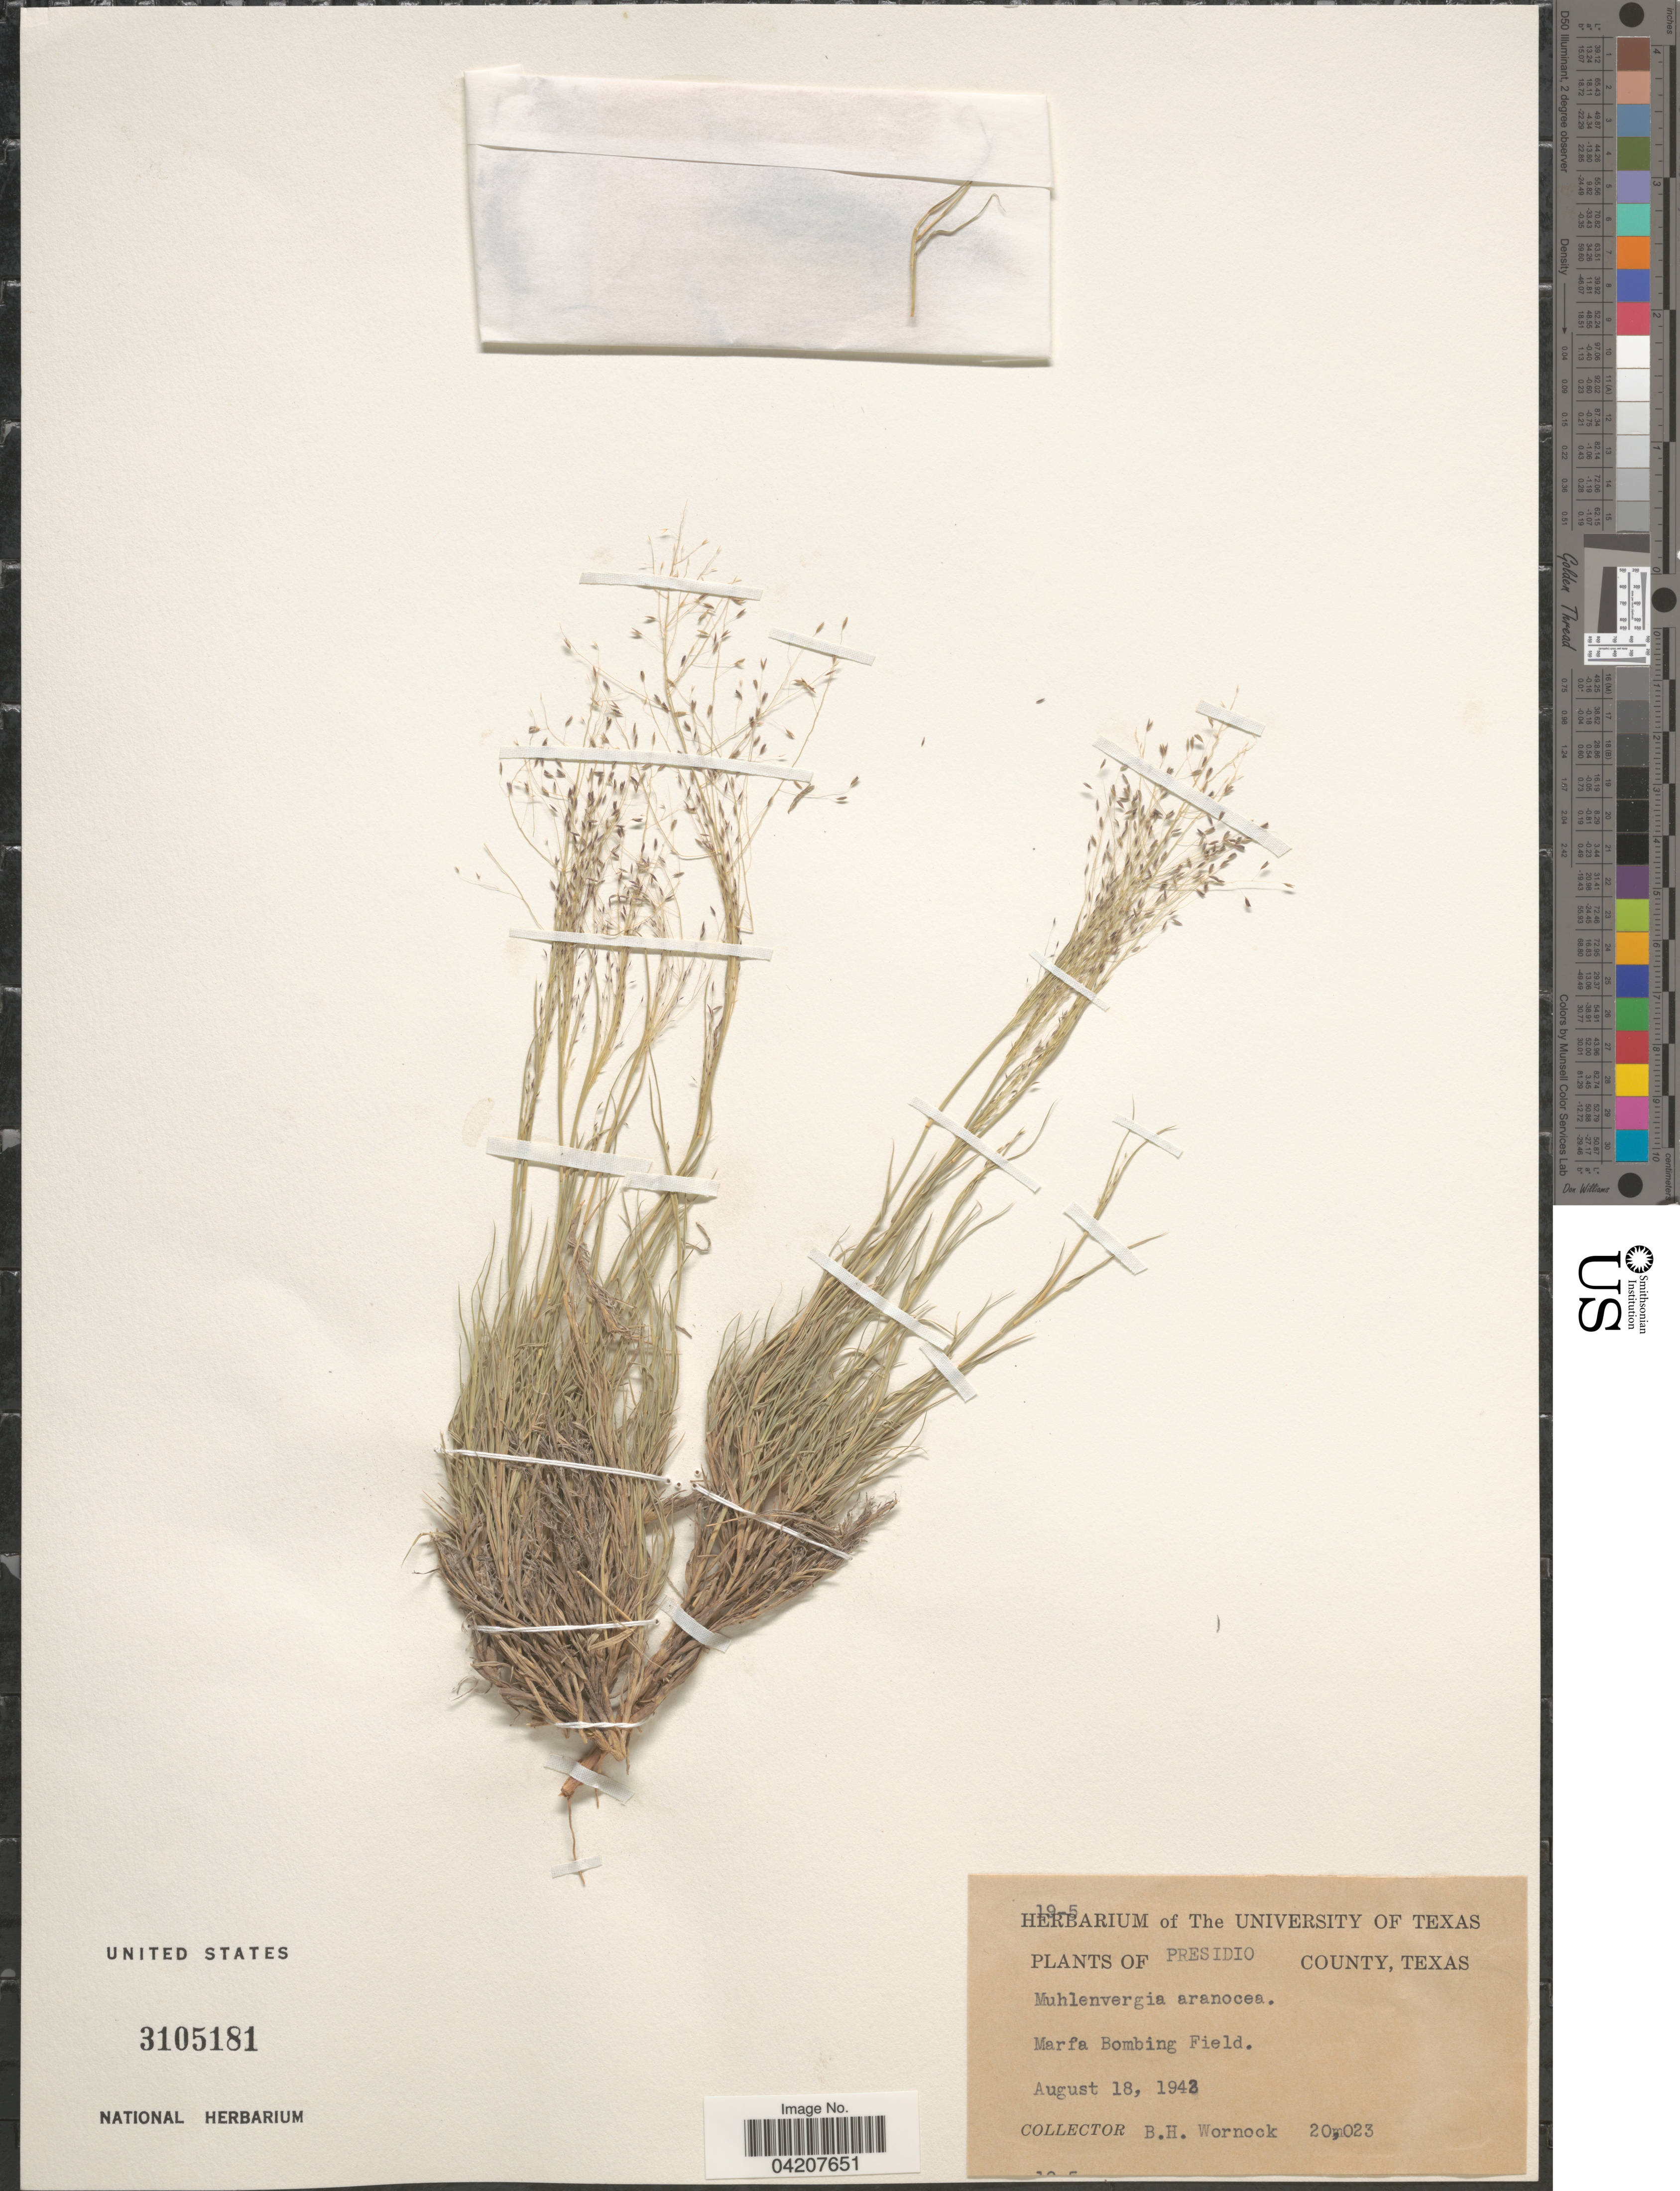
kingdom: Plantae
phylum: Tracheophyta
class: Liliopsida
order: Poales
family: Poaceae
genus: Muhlenbergia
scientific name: Muhlenbergia arenacea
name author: (Buckley) Hitchc.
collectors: B. Wornock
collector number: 20023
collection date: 1942-08-18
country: United States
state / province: Texas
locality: Presidio County. Marfa Bombing Field.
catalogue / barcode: US 3105181